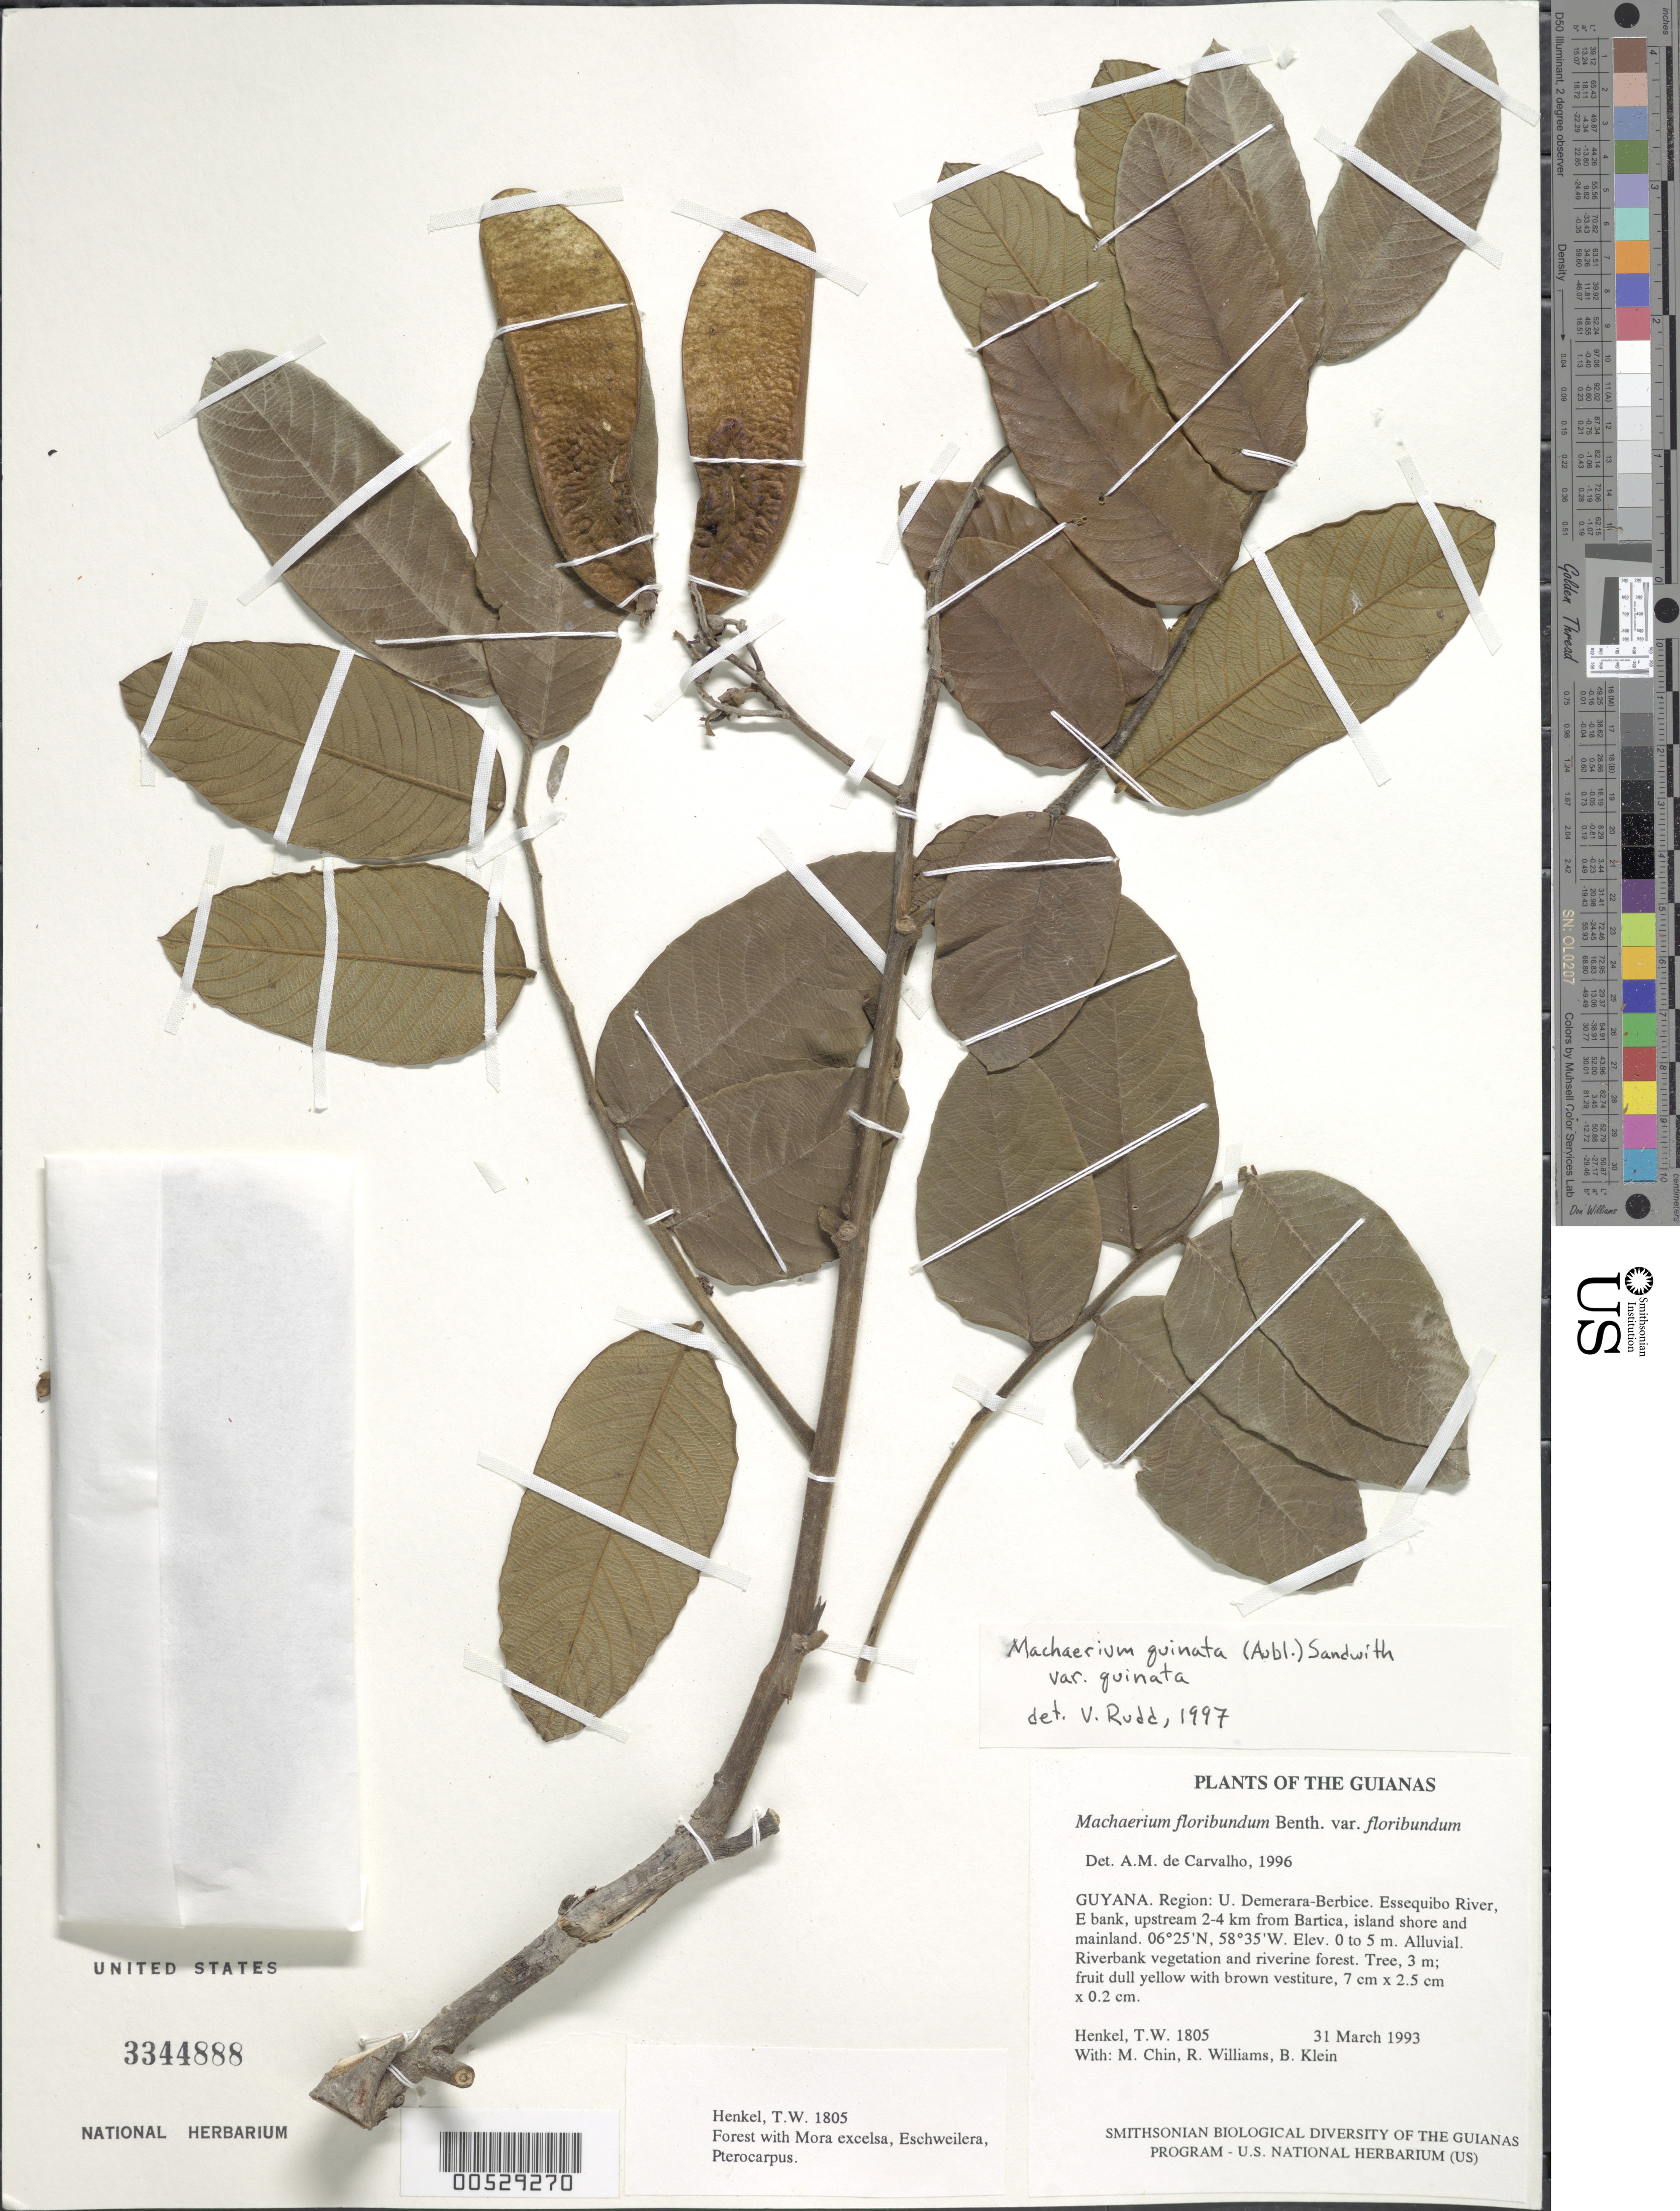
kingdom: Plantae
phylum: Tracheophyta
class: Magnoliopsida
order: Fabales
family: Fabaceae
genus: Machaerium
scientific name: Machaerium quinatum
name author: (Aubl.) Sandwith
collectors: T. Henkel, M. Chin, R. Williams & B. Klein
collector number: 1805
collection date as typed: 31 March 1993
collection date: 1993-03-31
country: Guyana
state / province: U. Demerara-Berbice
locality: Essequibo River, E bank, upstream 2-4 km from Bartica, island shore and mainland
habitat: Alluvial. Riverbank vegetation and riverine forest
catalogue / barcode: US 3344888